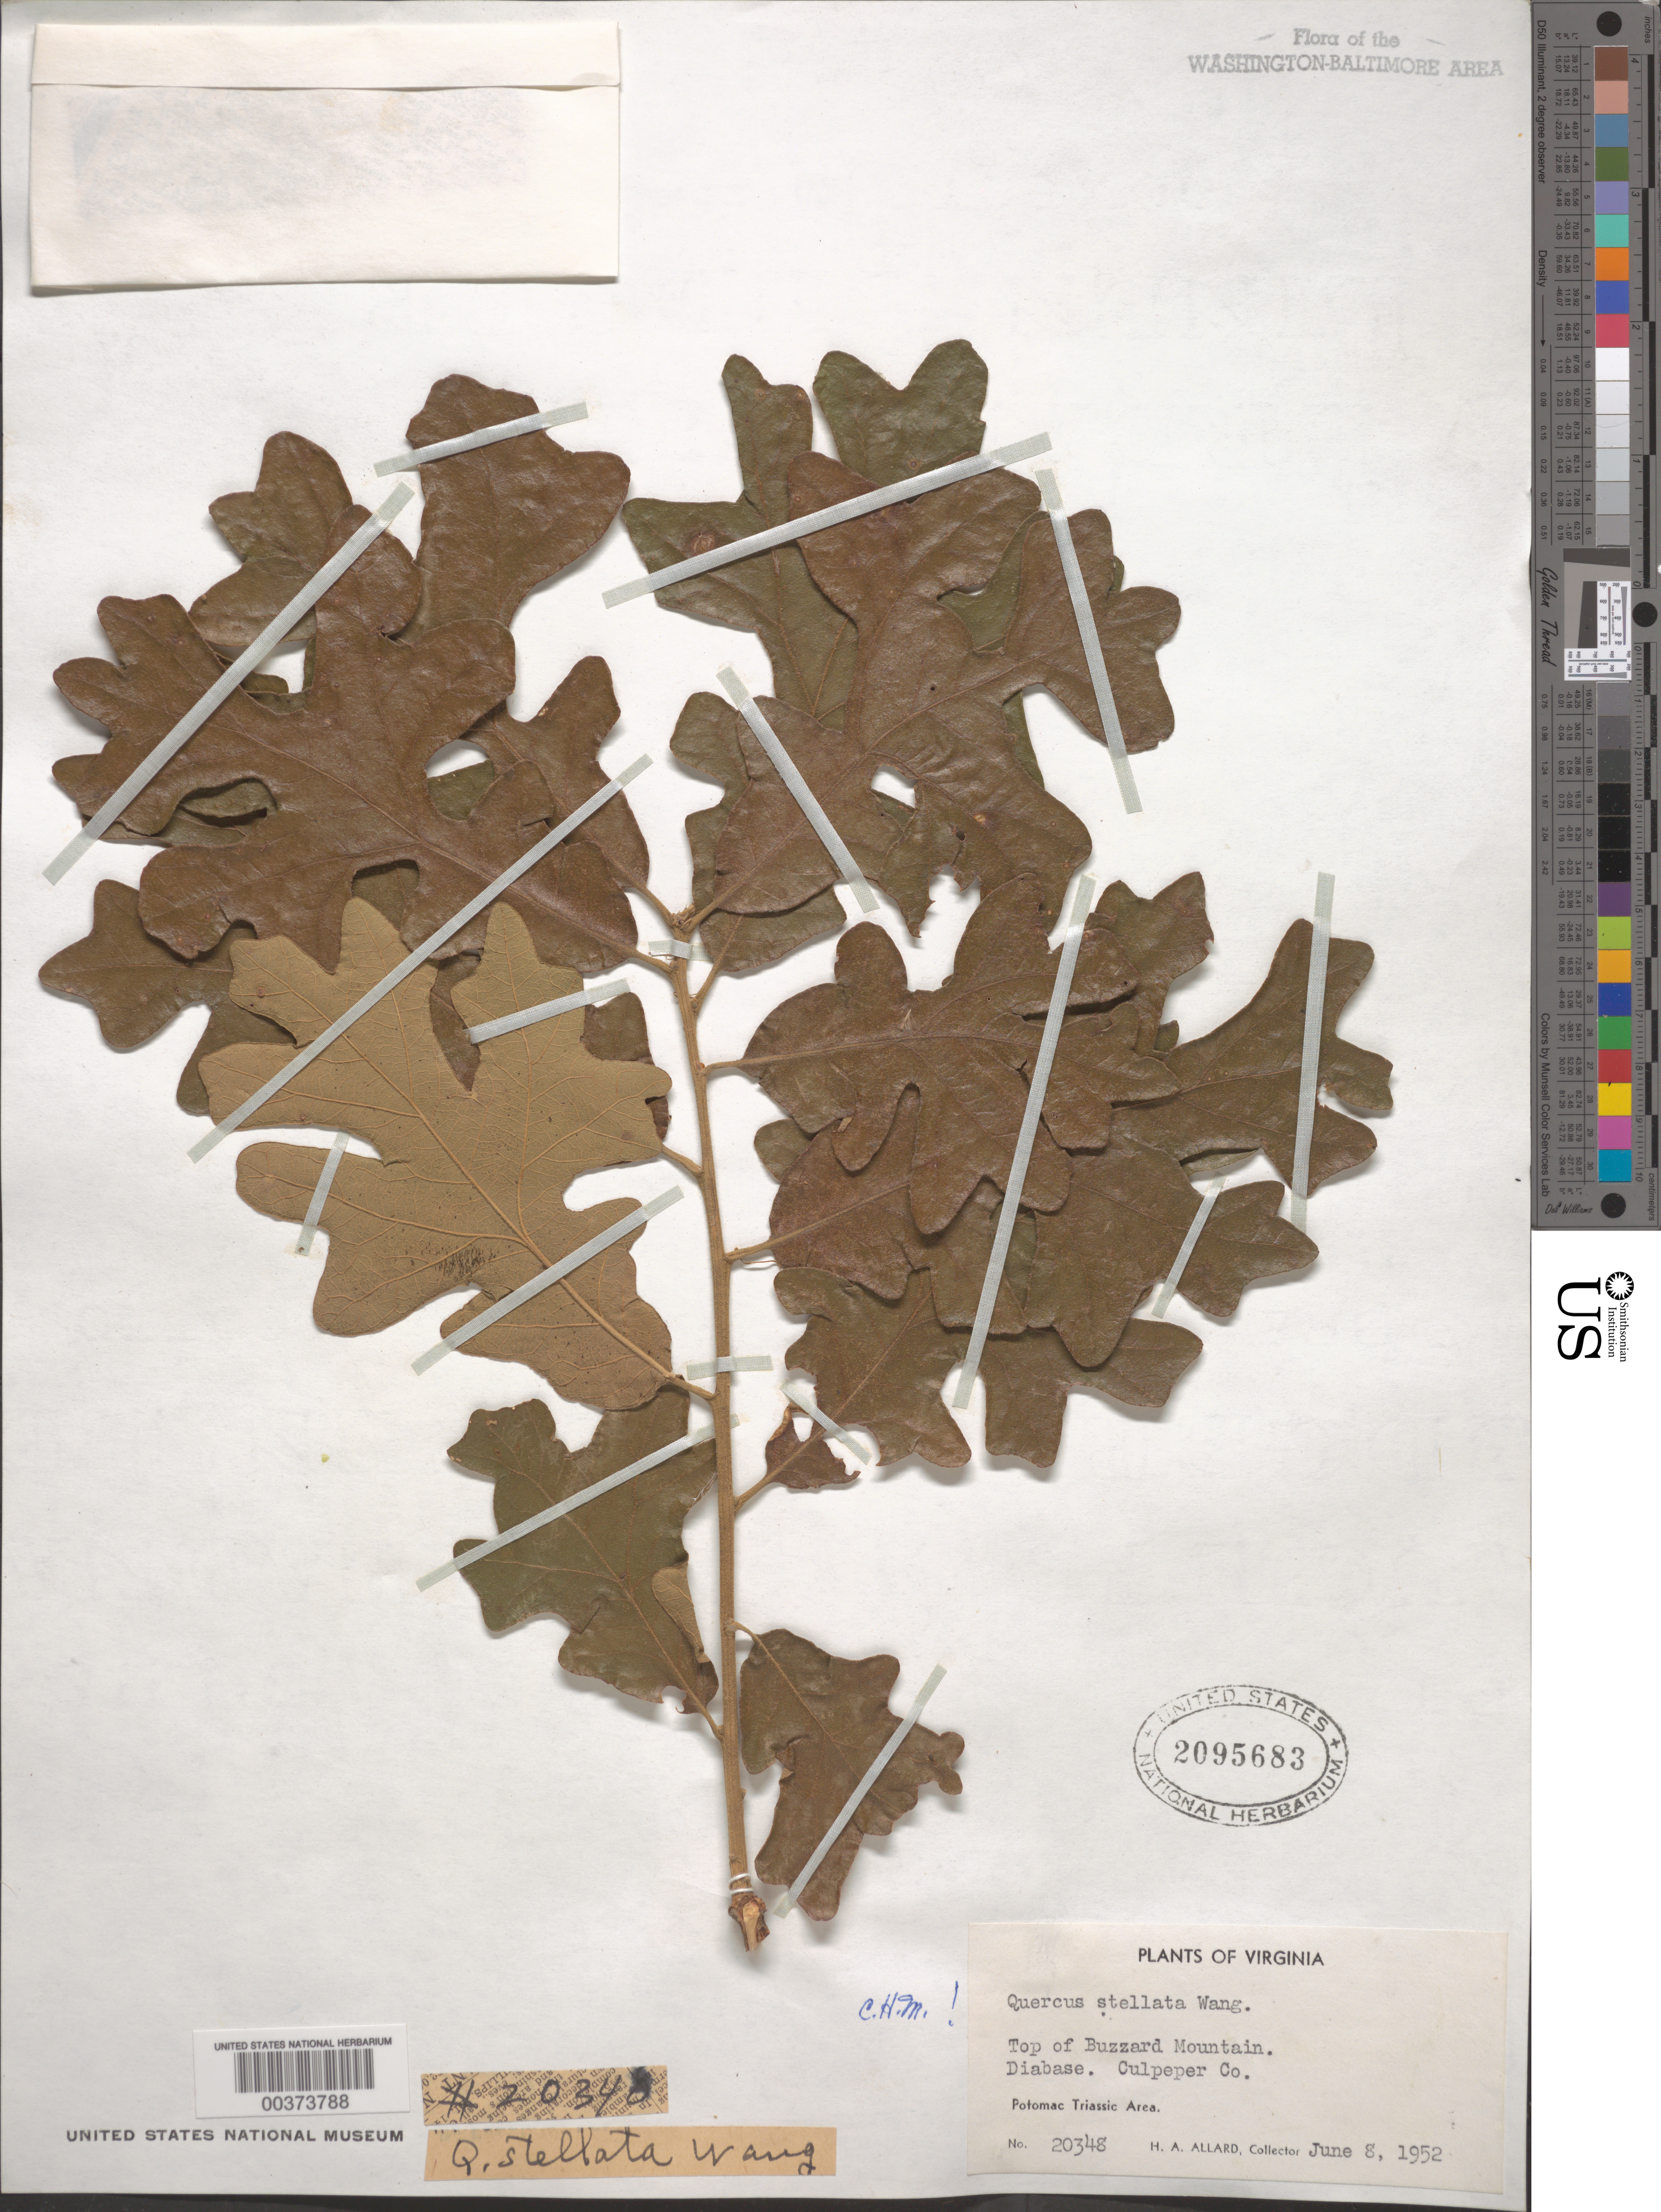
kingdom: Plantae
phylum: Tracheophyta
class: Magnoliopsida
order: Fagales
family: Fagaceae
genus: Quercus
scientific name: Quercus stellata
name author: Wangenh.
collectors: H. A. Allard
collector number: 20348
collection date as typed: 08 Jun 1952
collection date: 1952-06-08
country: United States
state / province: Virginia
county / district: Culpeper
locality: Buzzard Mountain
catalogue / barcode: US 2095683